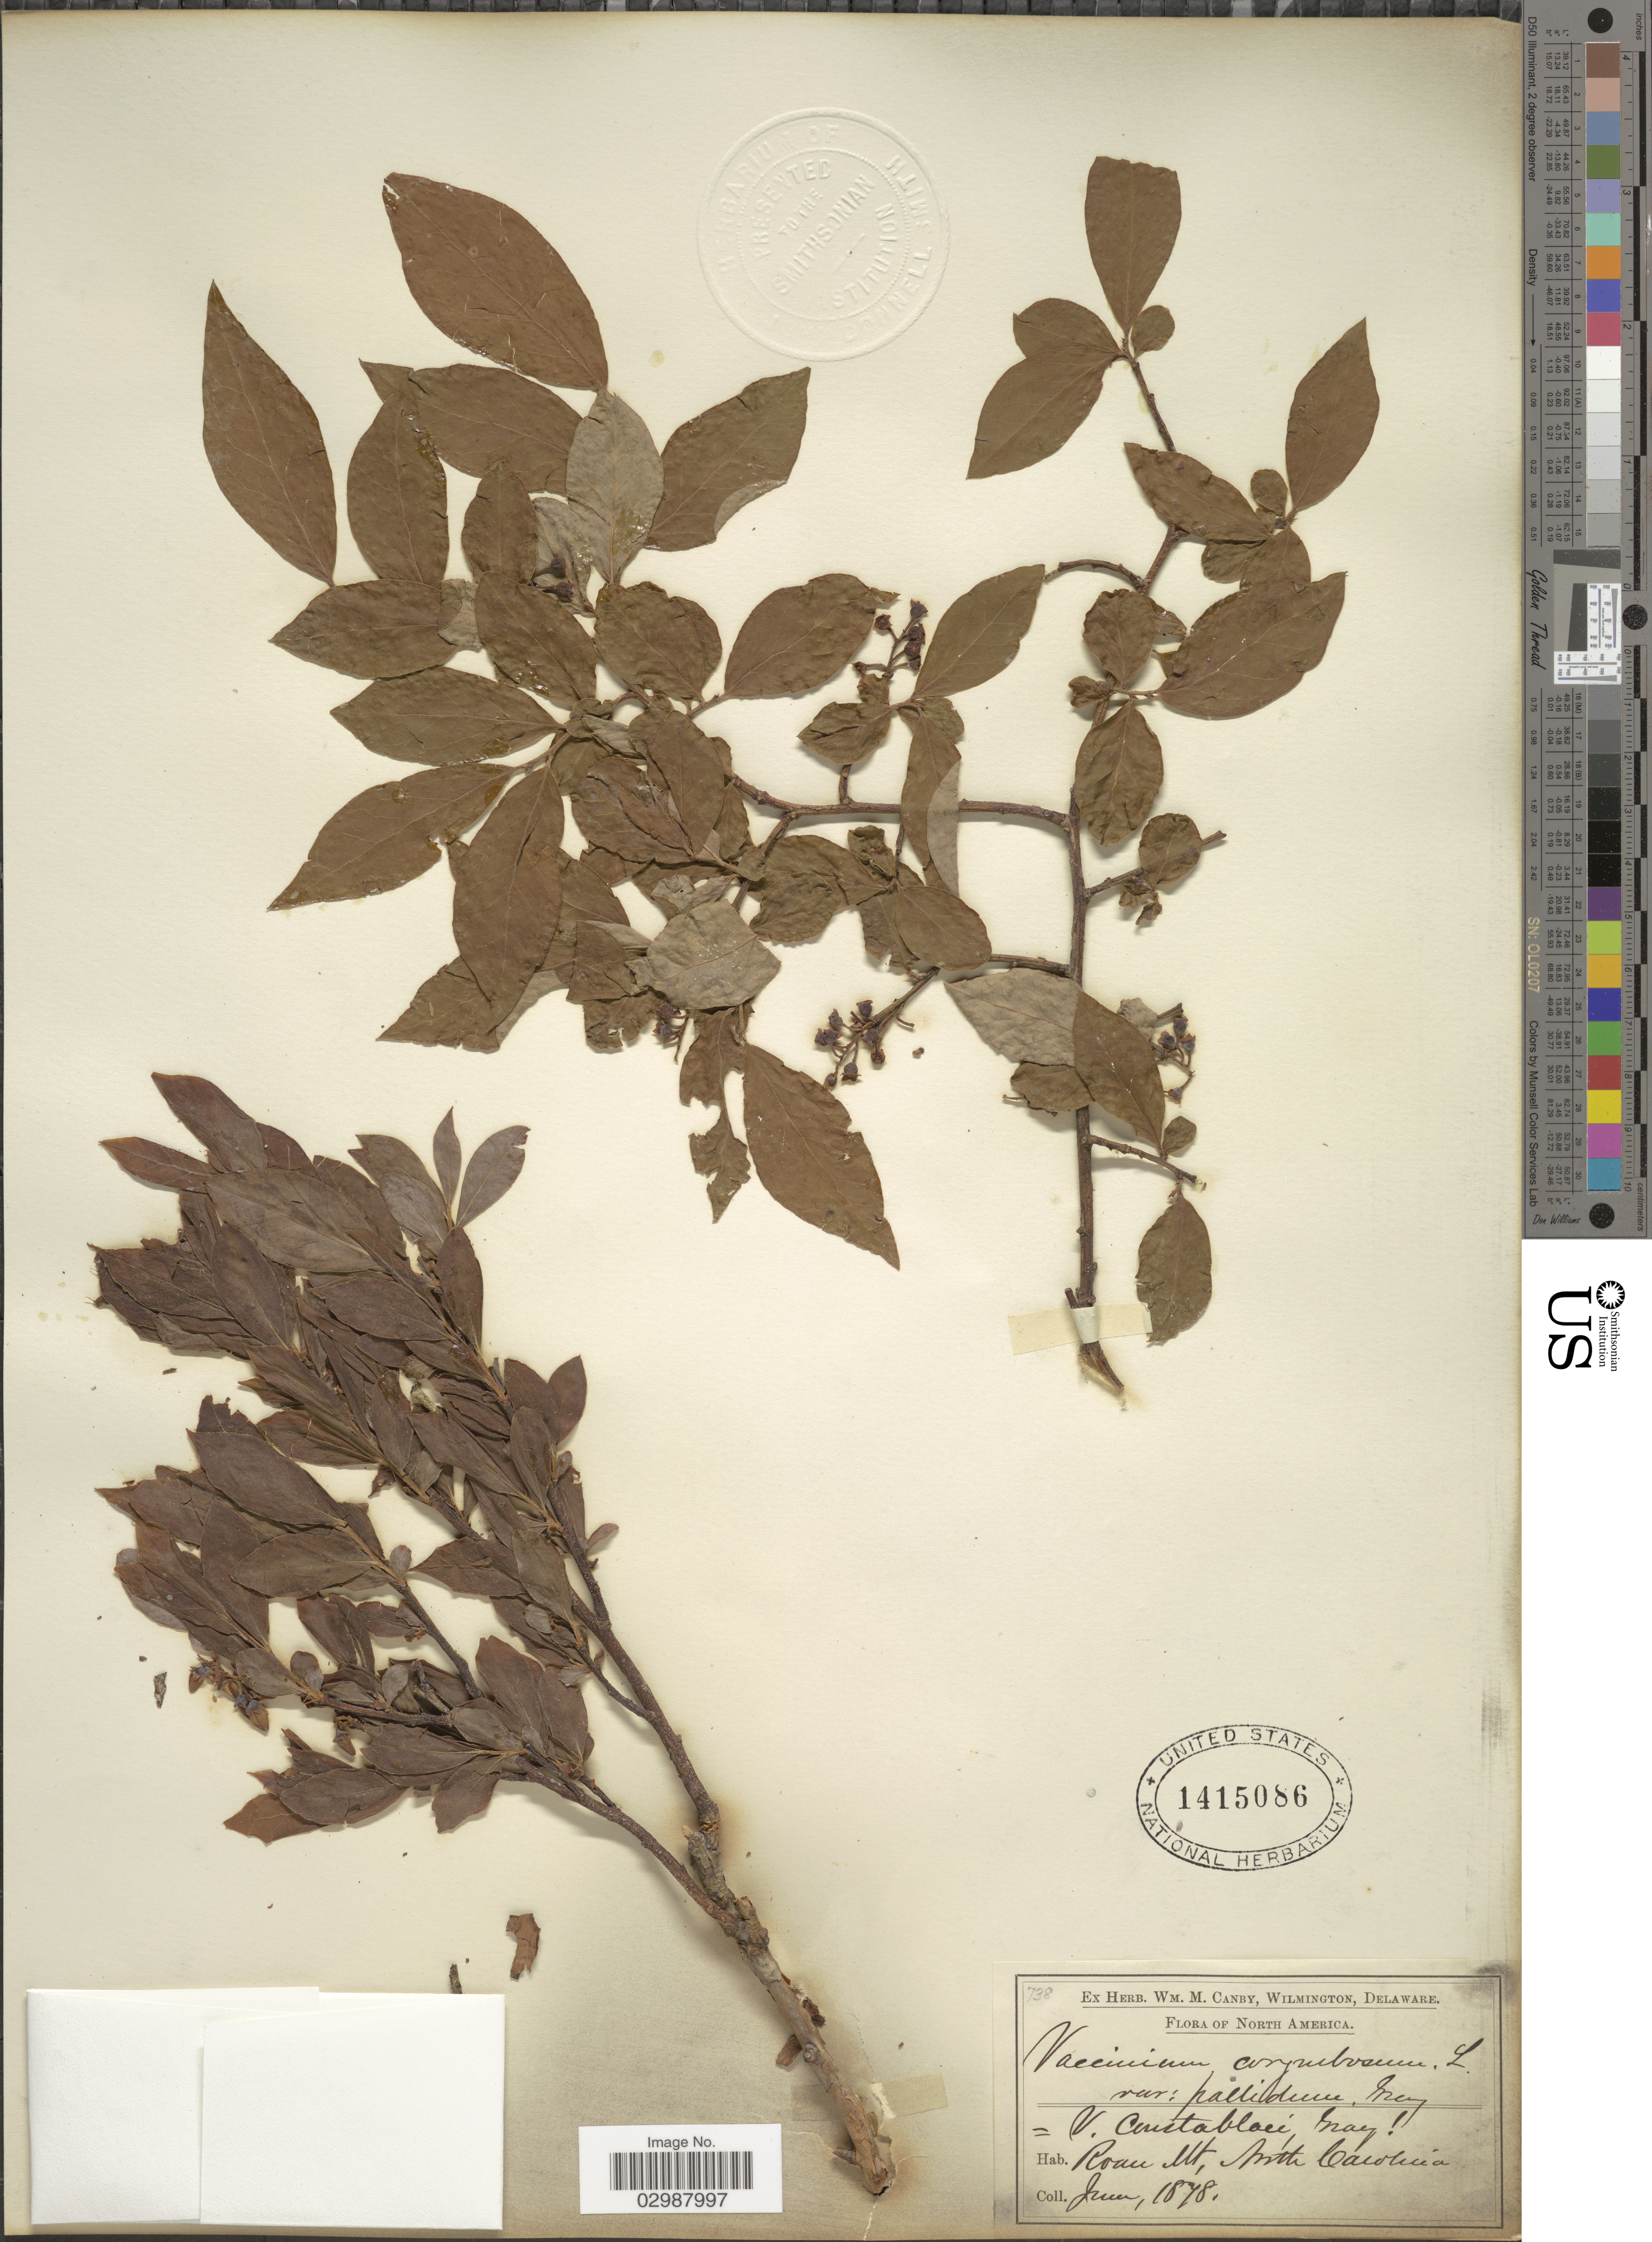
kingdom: Plantae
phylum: Tracheophyta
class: Magnoliopsida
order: Ericales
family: Ericaceae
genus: Vaccinium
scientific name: Vaccinium corymbosum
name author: L.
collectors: ex herb. W.M. Canby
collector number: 738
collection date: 1878-06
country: United States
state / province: North Carolina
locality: Roan Mt.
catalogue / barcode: US 1415086